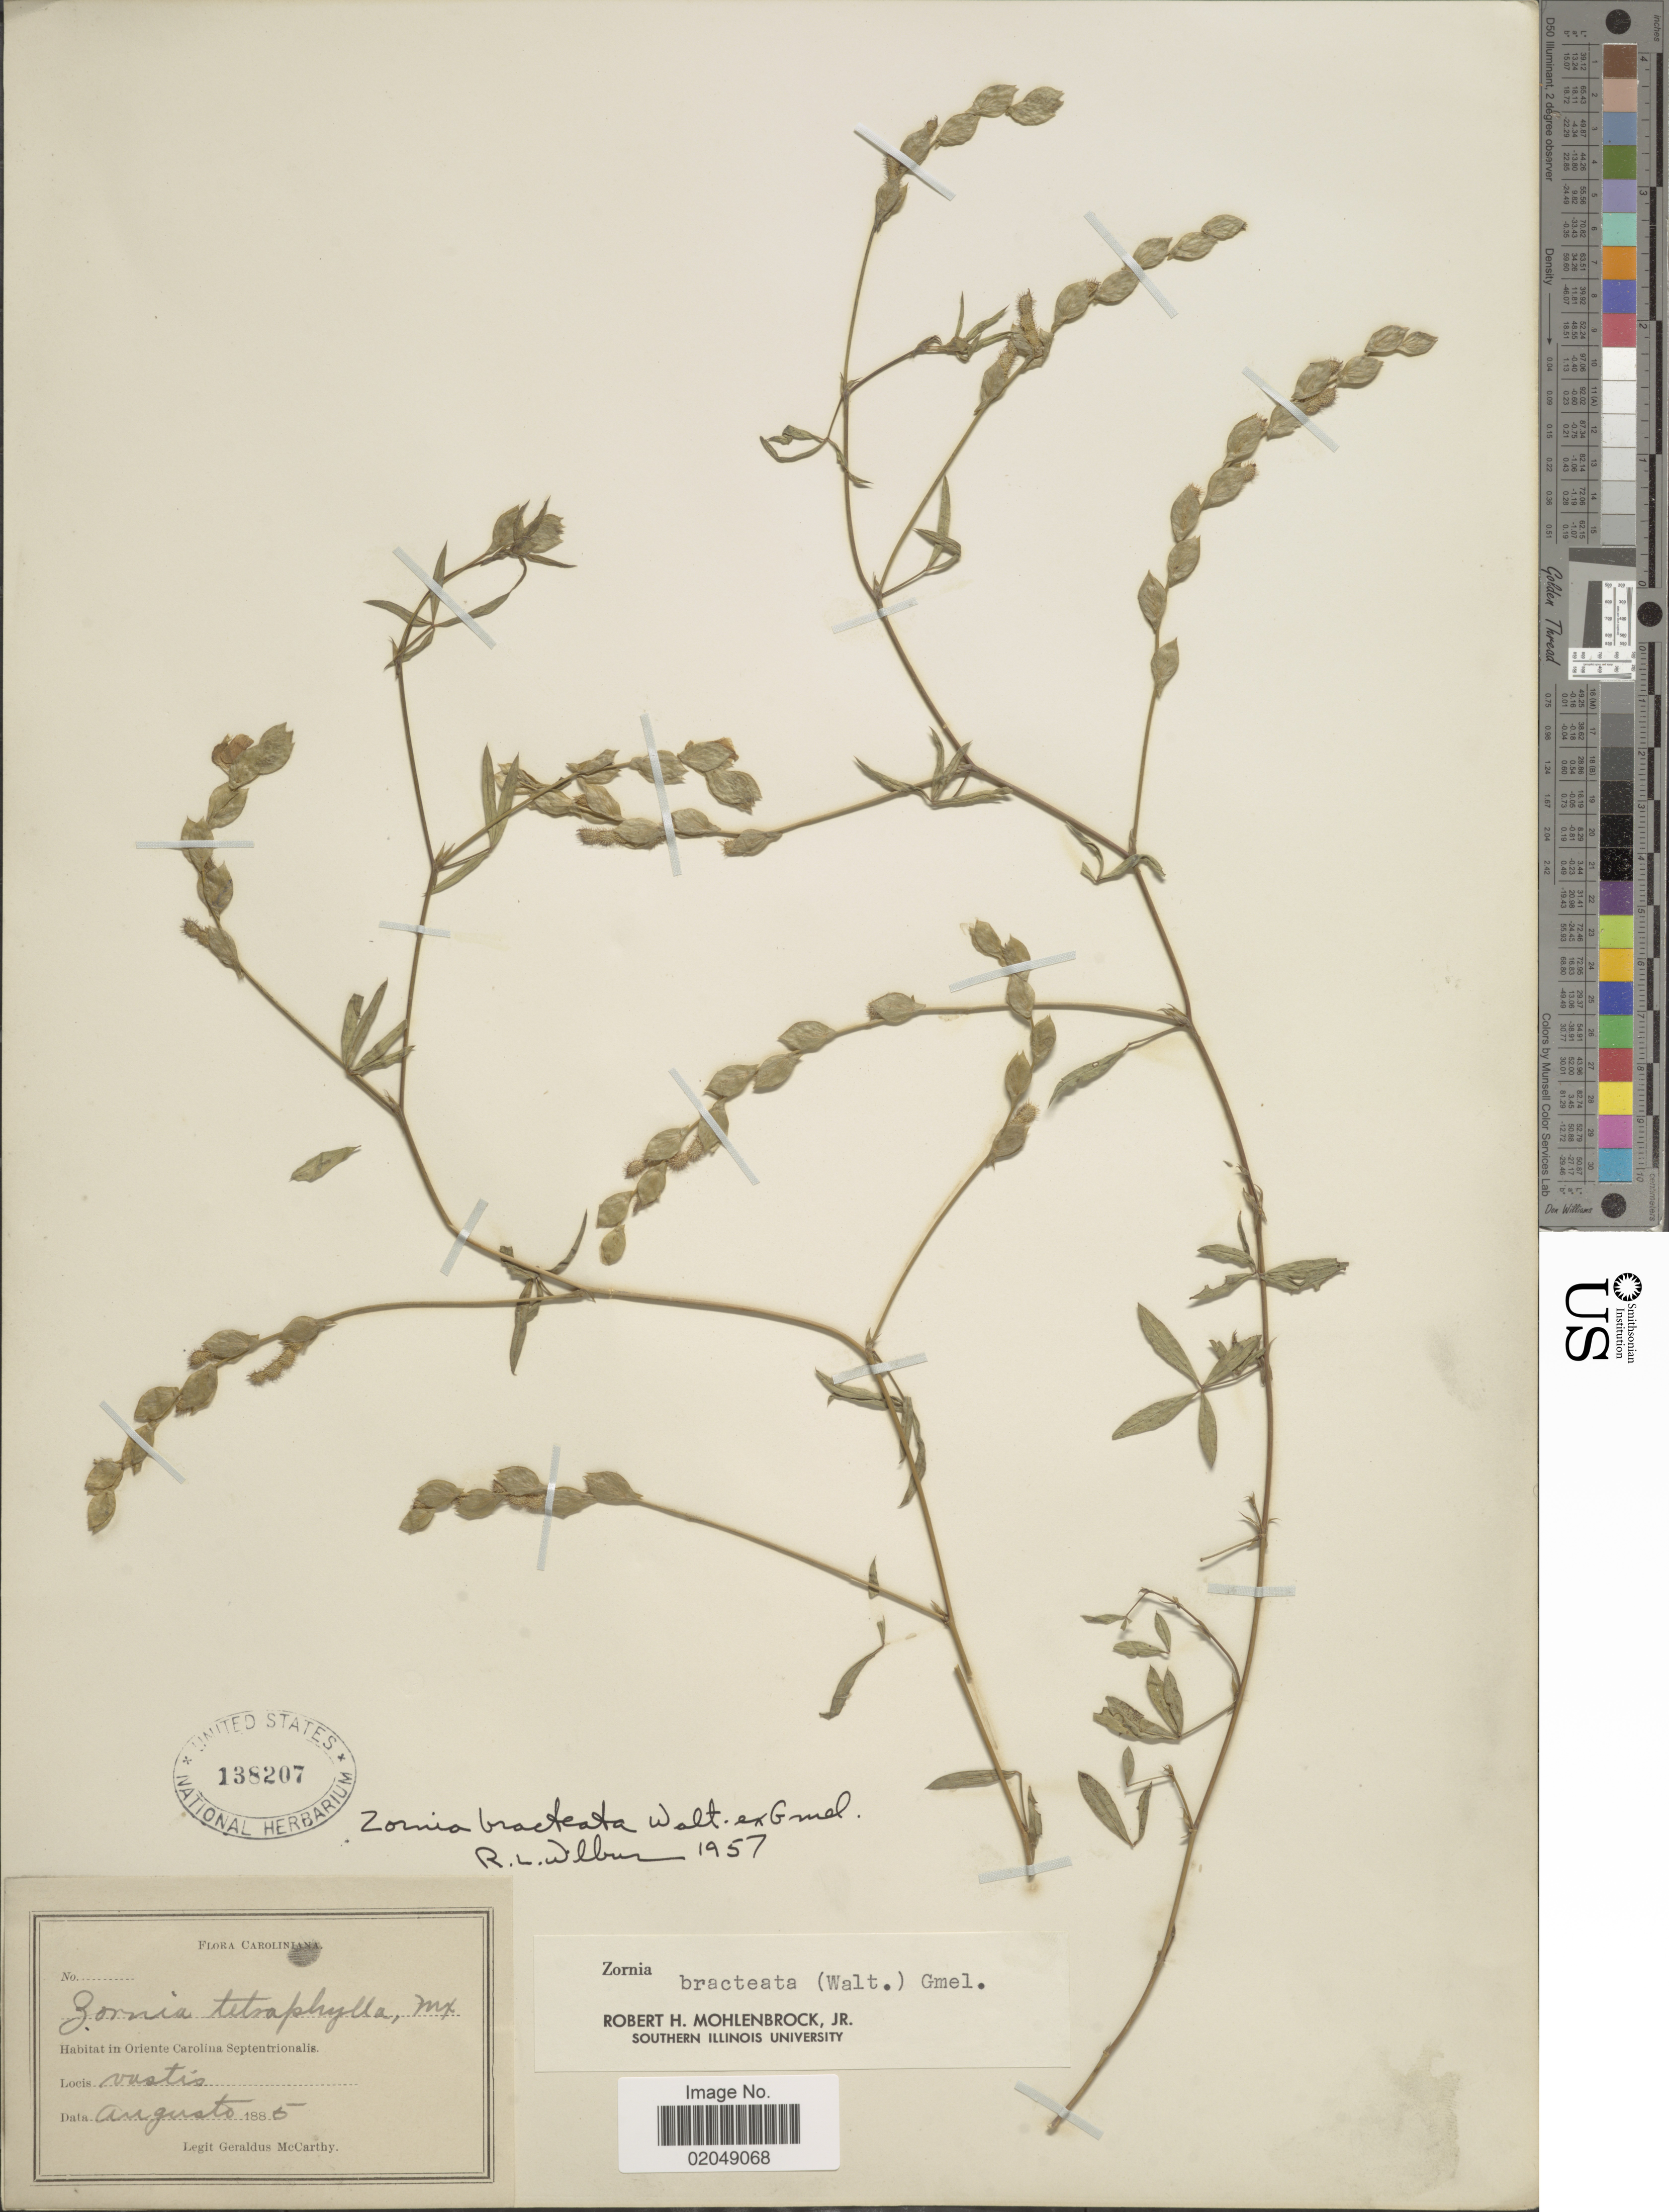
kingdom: Plantae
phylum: Tracheophyta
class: Magnoliopsida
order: Fabales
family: Fabaceae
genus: Zornia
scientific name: Zornia bracteata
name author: J.F. Gmel.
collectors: M. McCarthy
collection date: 1885-08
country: United States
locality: Caroliniana, Oriente Carolina Septentrionalis,Vastis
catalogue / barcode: US 138207